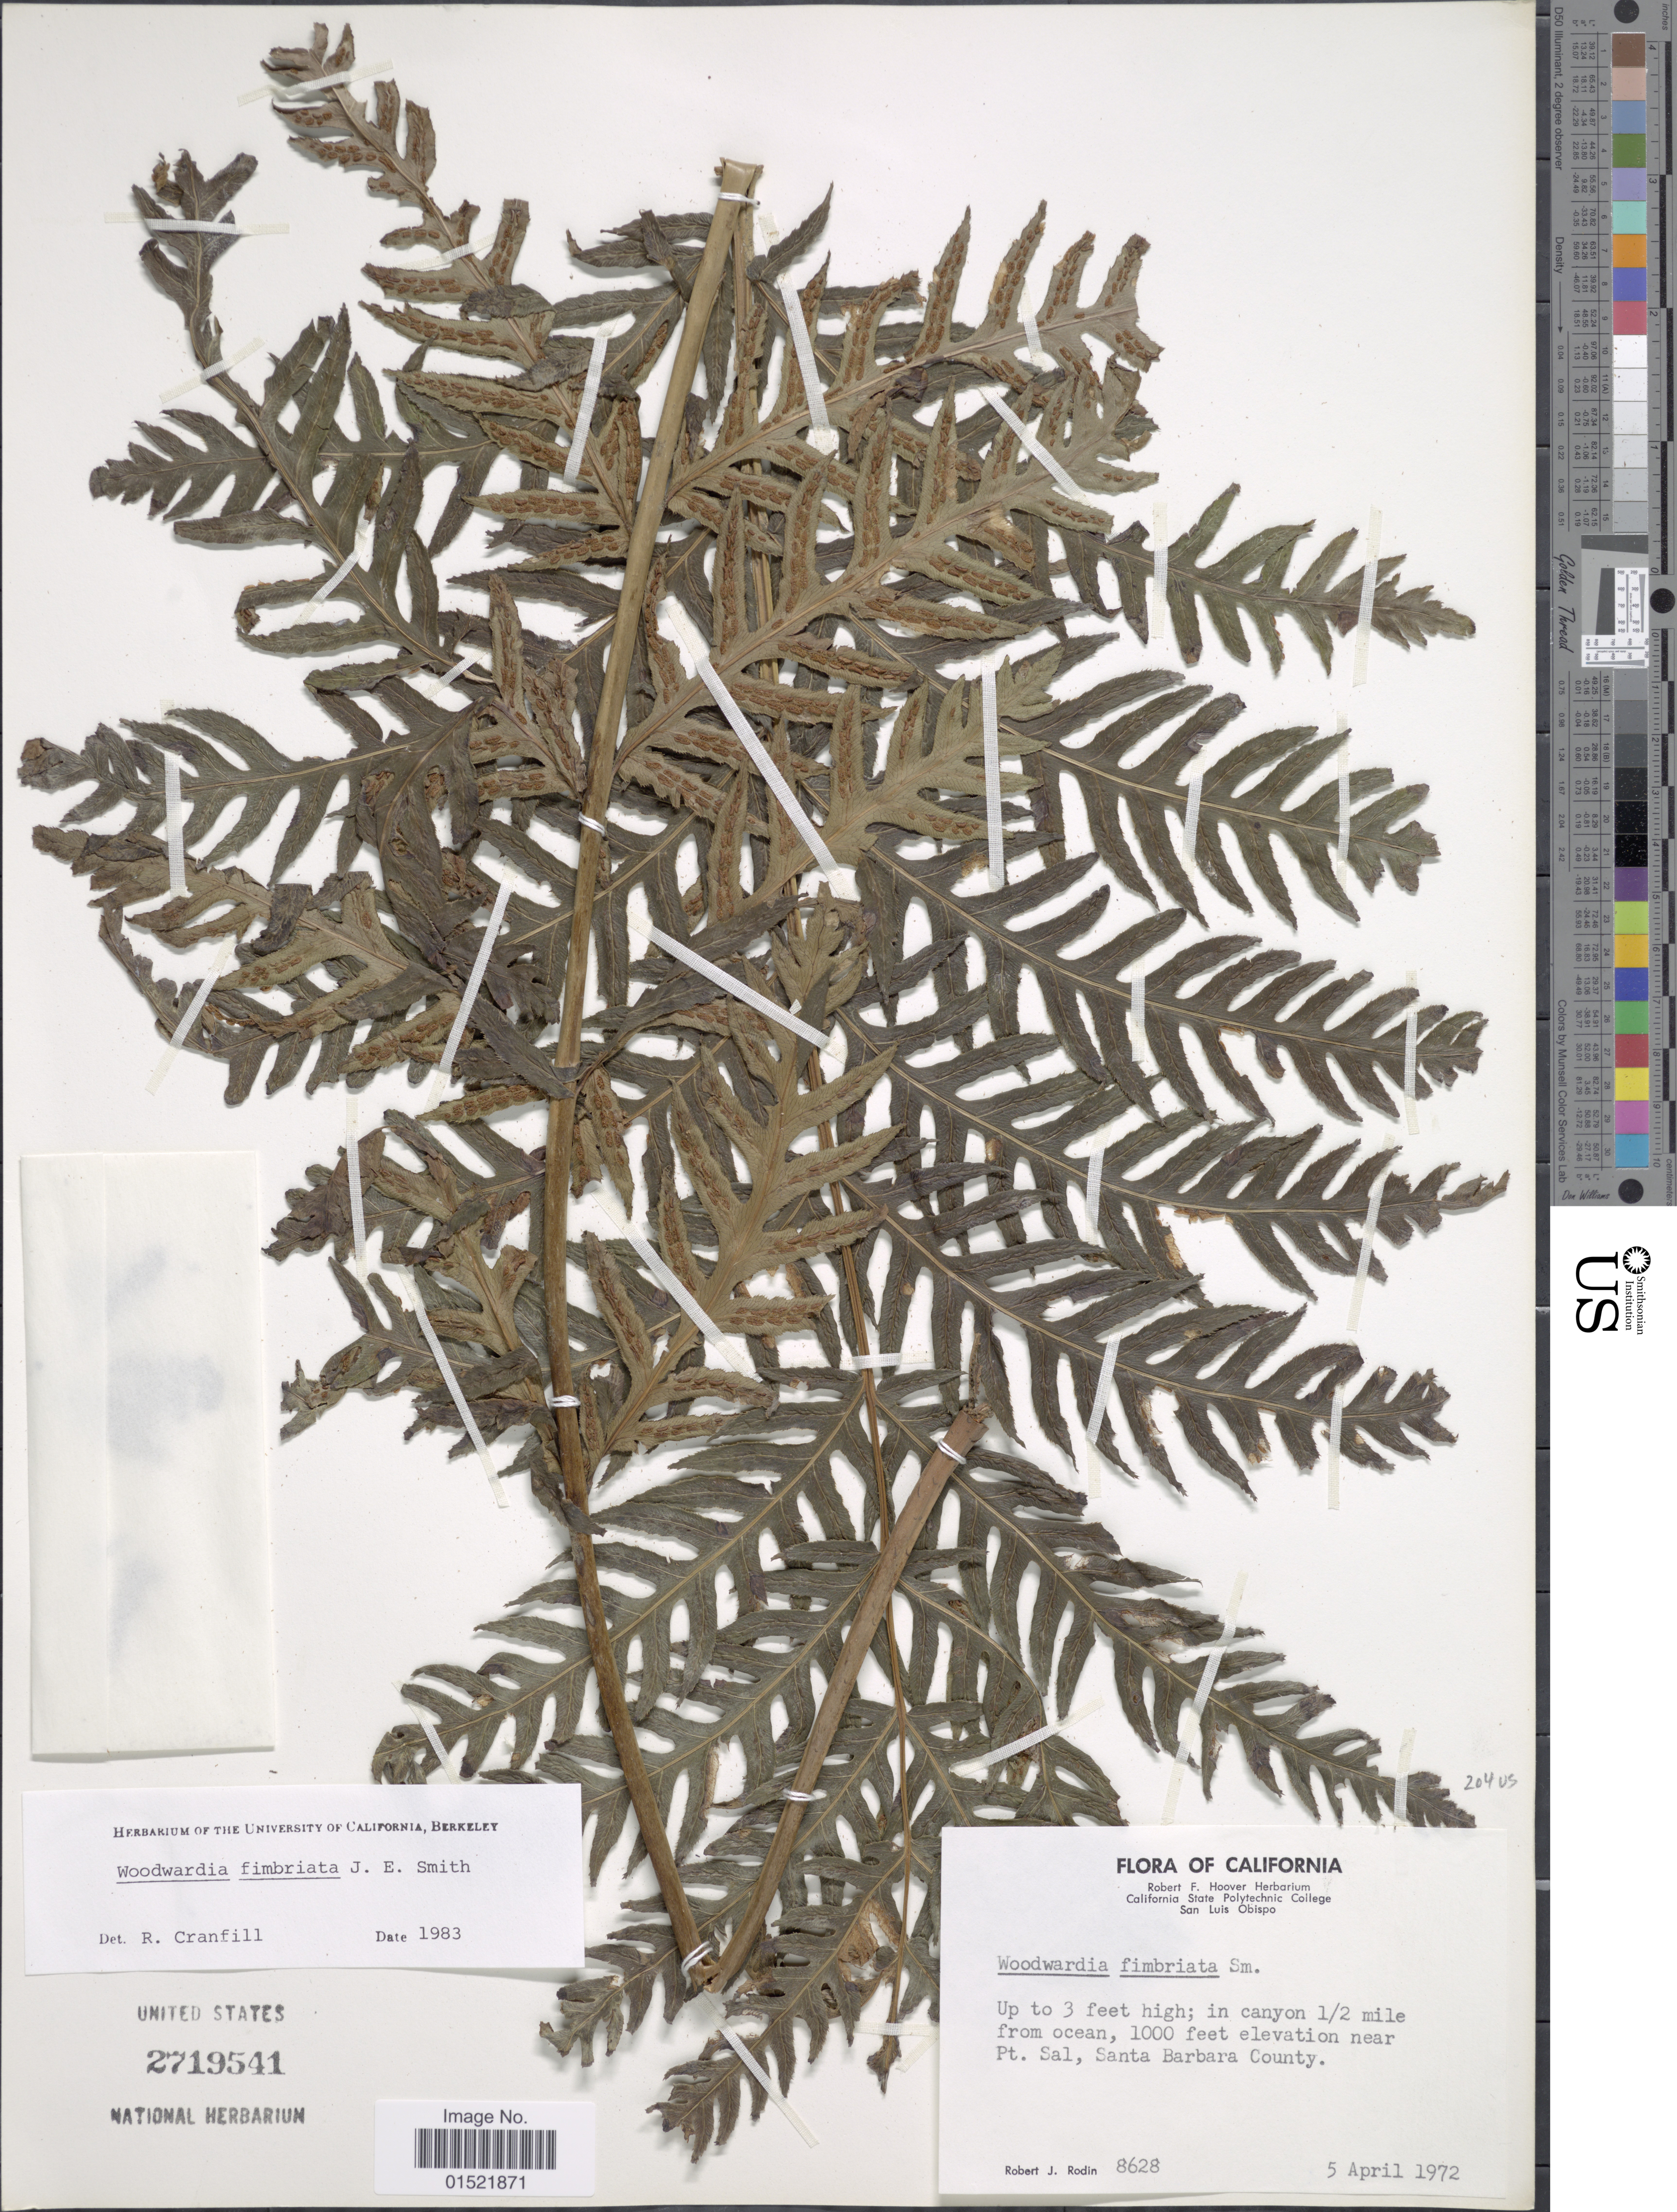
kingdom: Plantae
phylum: Tracheophyta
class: Polypodiopsida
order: Polypodiales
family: Blechnaceae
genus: Woodwardia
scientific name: Woodwardia fimbriata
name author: Sm.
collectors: R. J. Rodin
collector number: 8628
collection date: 1972-04-05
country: United States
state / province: California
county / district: Santa Barbara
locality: In canyon 1/2 mile from ocean, near Pt. Sal, Santa Barbara County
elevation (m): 305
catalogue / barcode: US 2719541